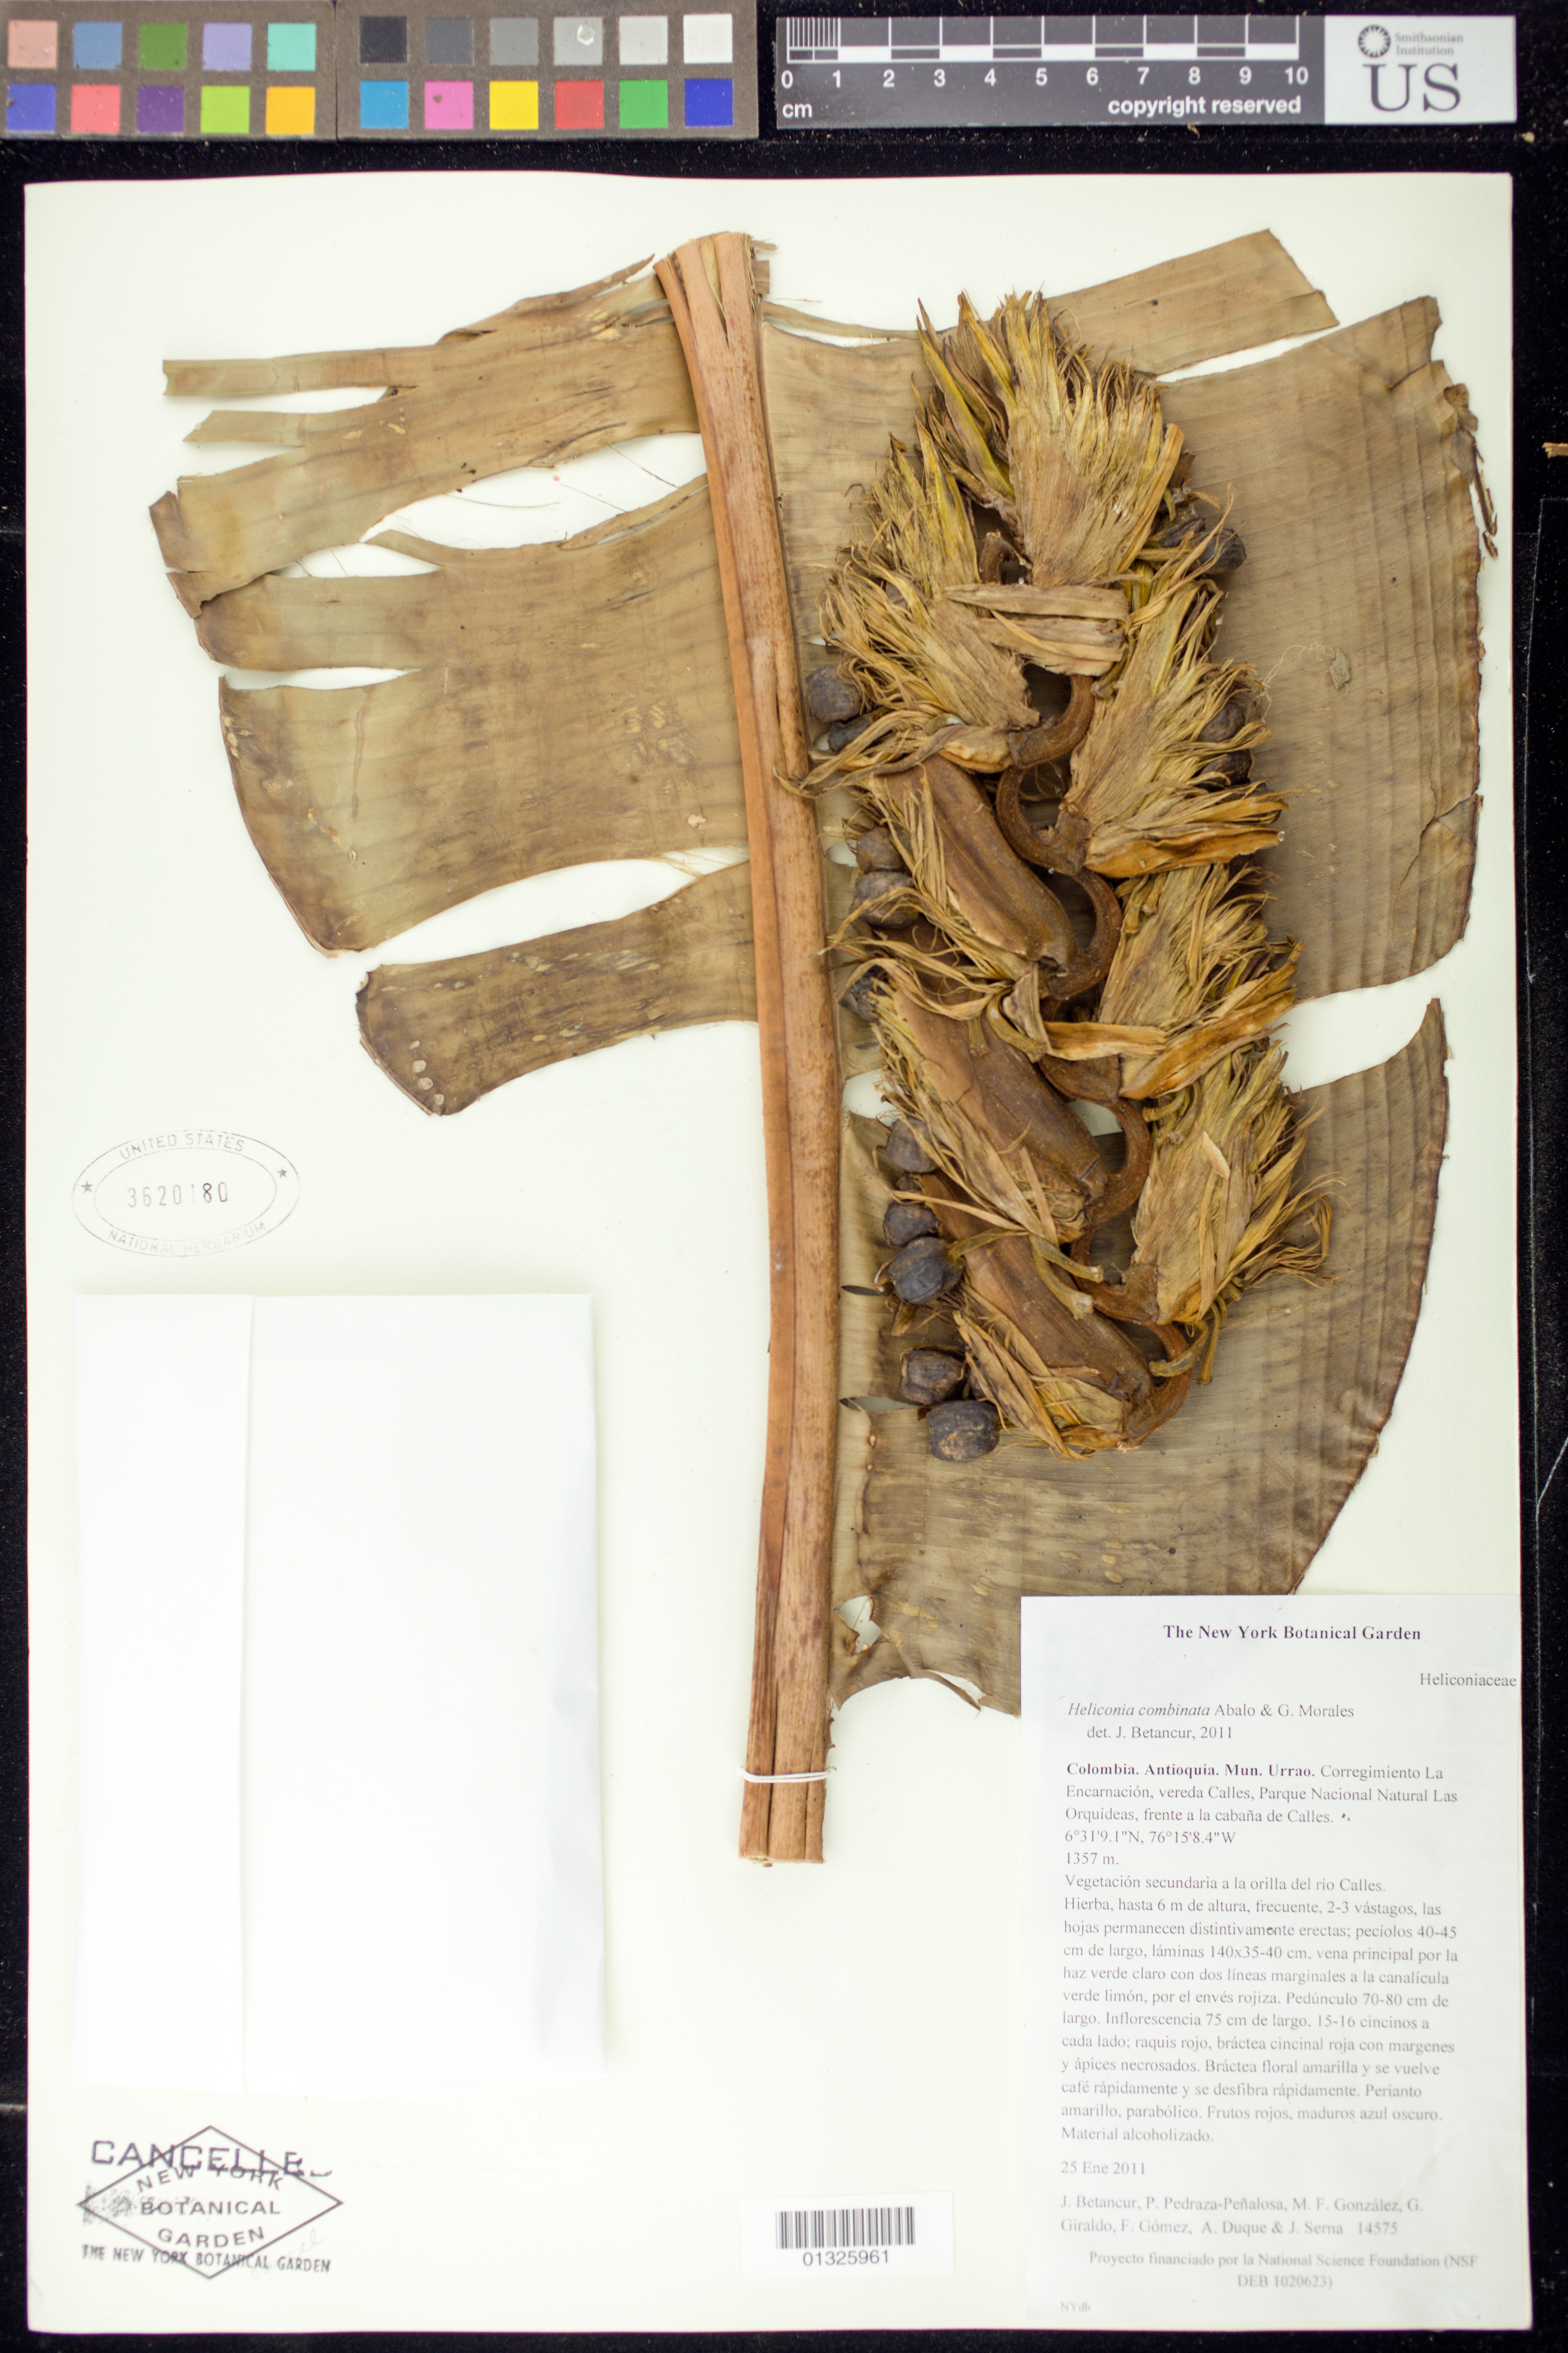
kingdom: Plantae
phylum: Tracheophyta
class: Liliopsida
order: Zingiberales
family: Heliconiaceae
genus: Heliconia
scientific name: Heliconia combinata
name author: Abalo & G. Morales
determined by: Betancur, J.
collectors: J. Betancur, P. Pedraza, M. Gonzalez, G. Giraldo, F. Gomez, A. Duque & J. Serna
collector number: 14575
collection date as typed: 25 Ene 2011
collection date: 2011-01-25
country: Colombia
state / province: Antioquiá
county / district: Urrao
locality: Corregimiento La Encarnacion, vereda Calles, Parque Nacional Natural Las Orquideas, frente a la cabana de Calles.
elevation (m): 1357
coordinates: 6 31 9.1 N, 76 15 8.4 W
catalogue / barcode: US 3620180